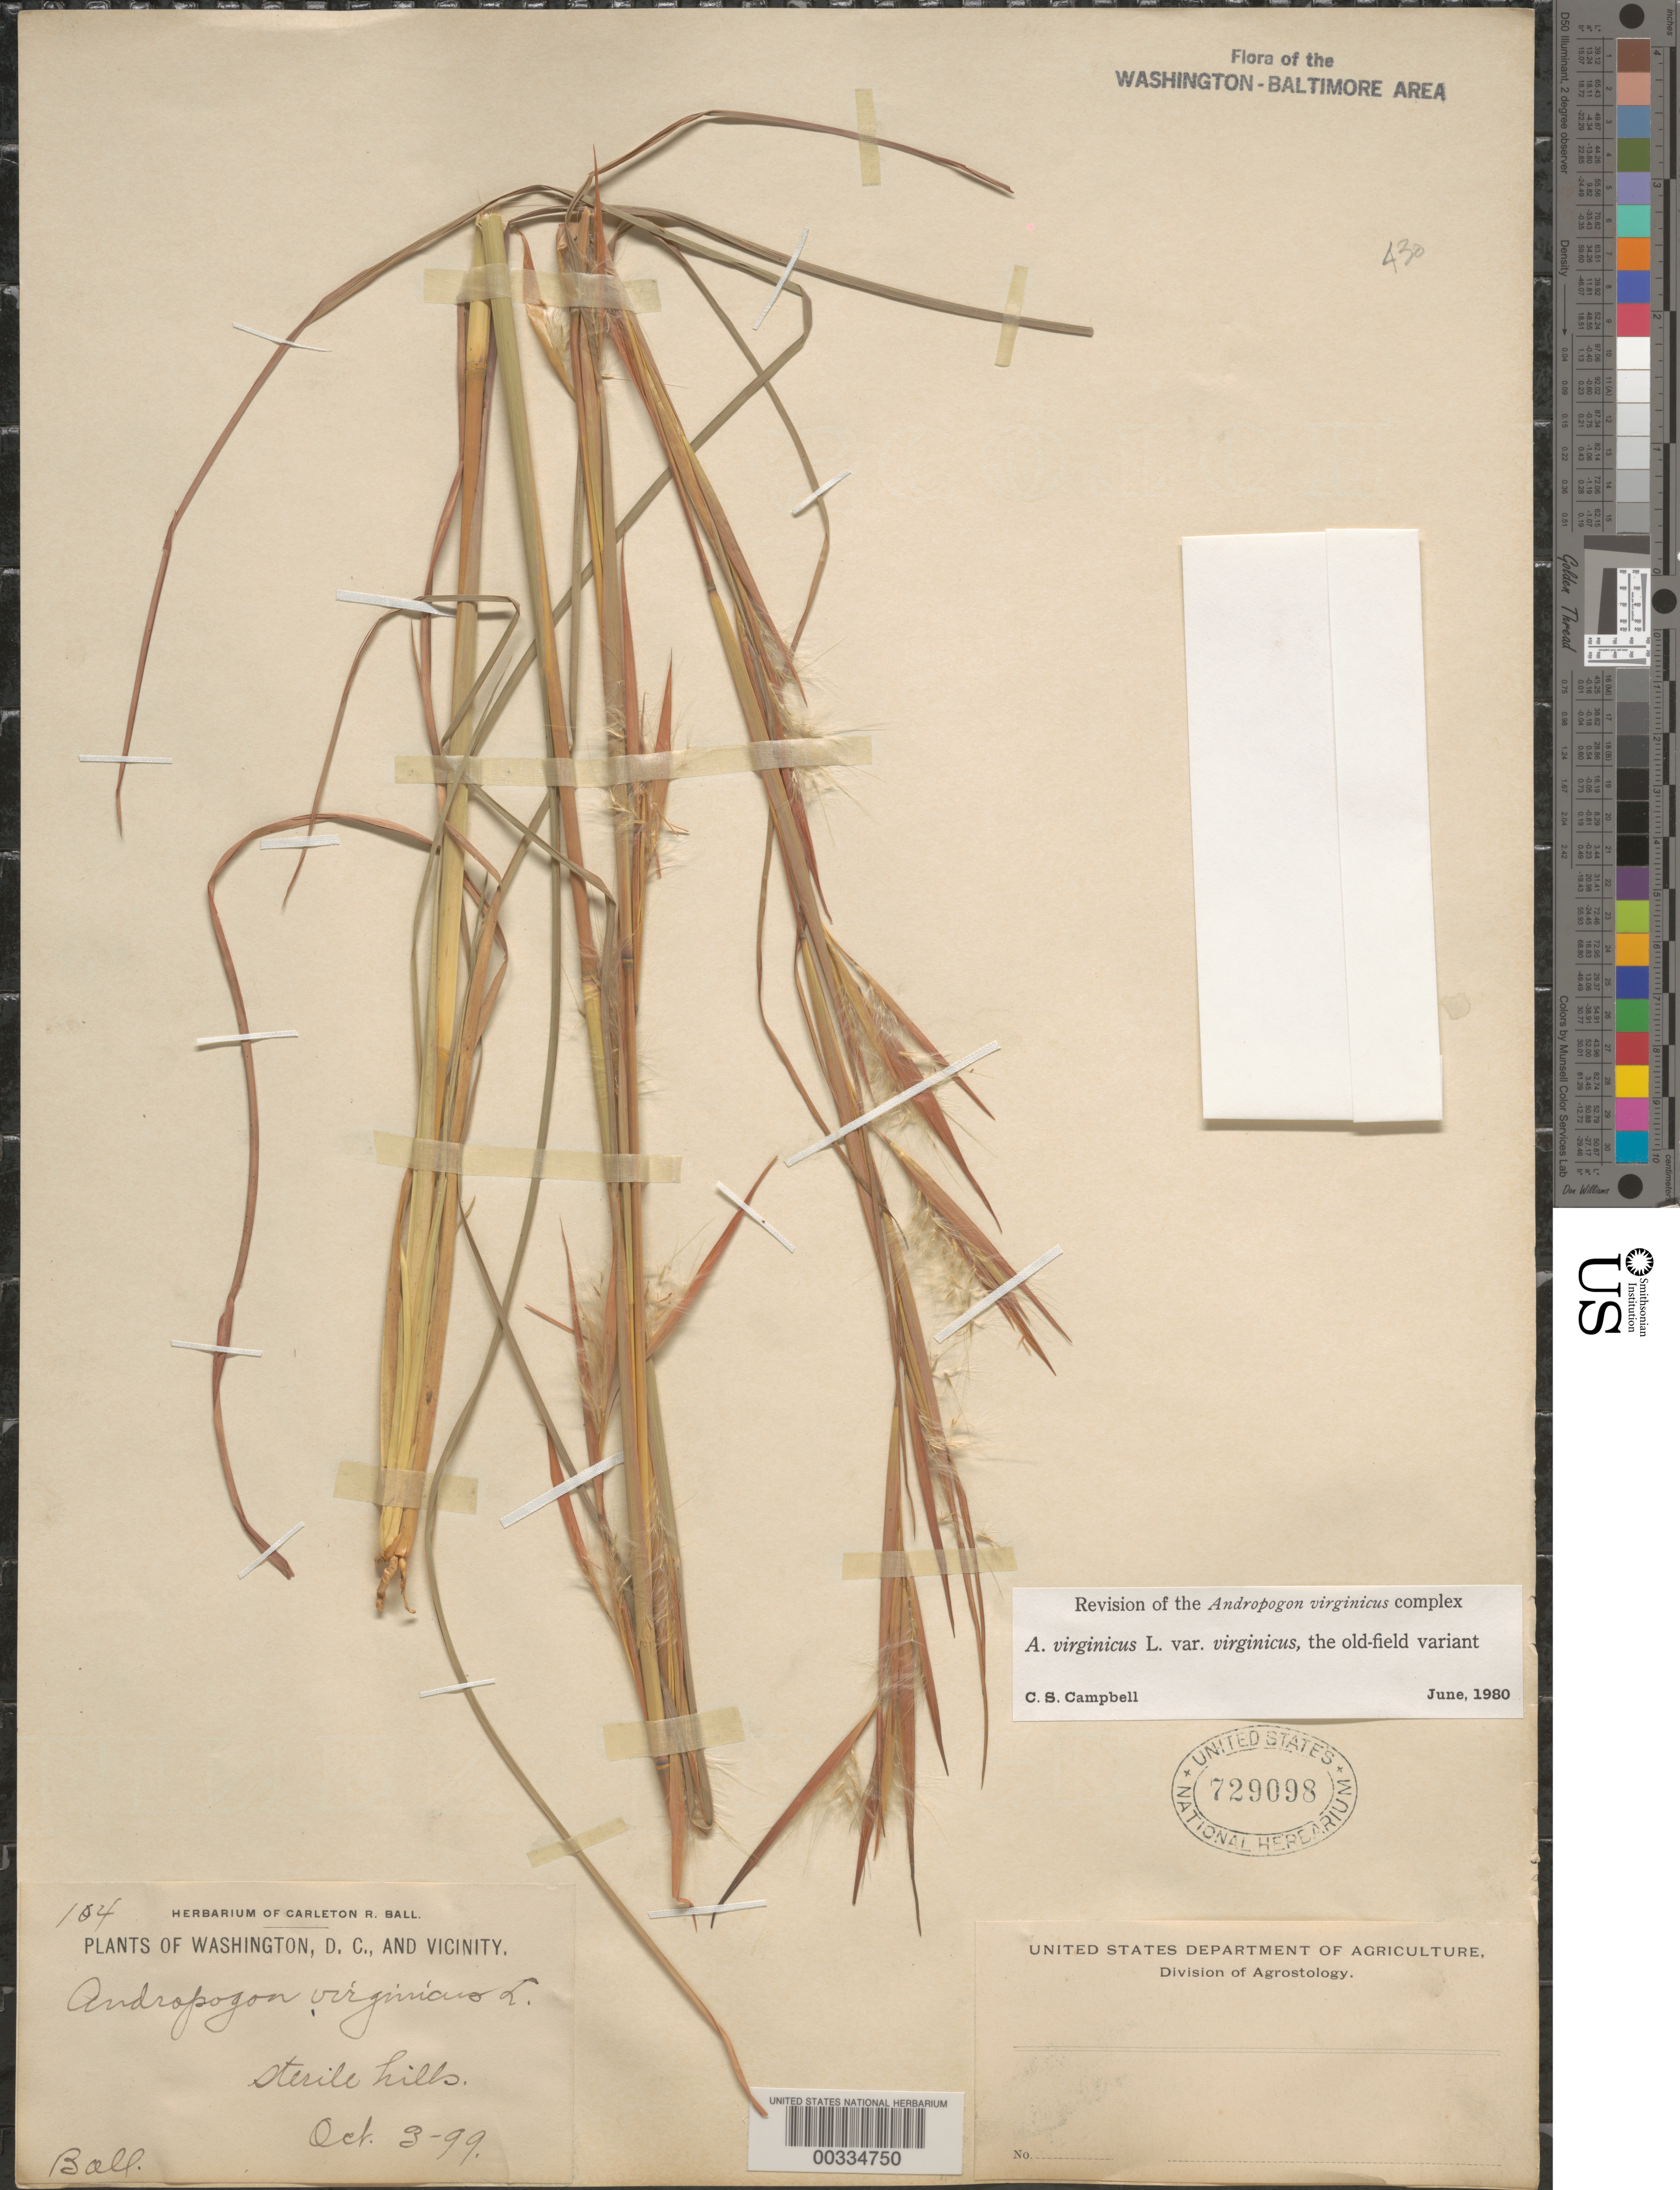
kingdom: Plantae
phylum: Tracheophyta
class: Liliopsida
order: Poales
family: Poaceae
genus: Andropogon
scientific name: Andropogon virginicus var. virginicus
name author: L.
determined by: Campbell, C. S.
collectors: C. R. Ball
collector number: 104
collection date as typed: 03 Oct 1899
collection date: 1899-10-03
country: United States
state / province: District of Columbia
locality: Washington DC area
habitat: Sterile hills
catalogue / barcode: US 729098